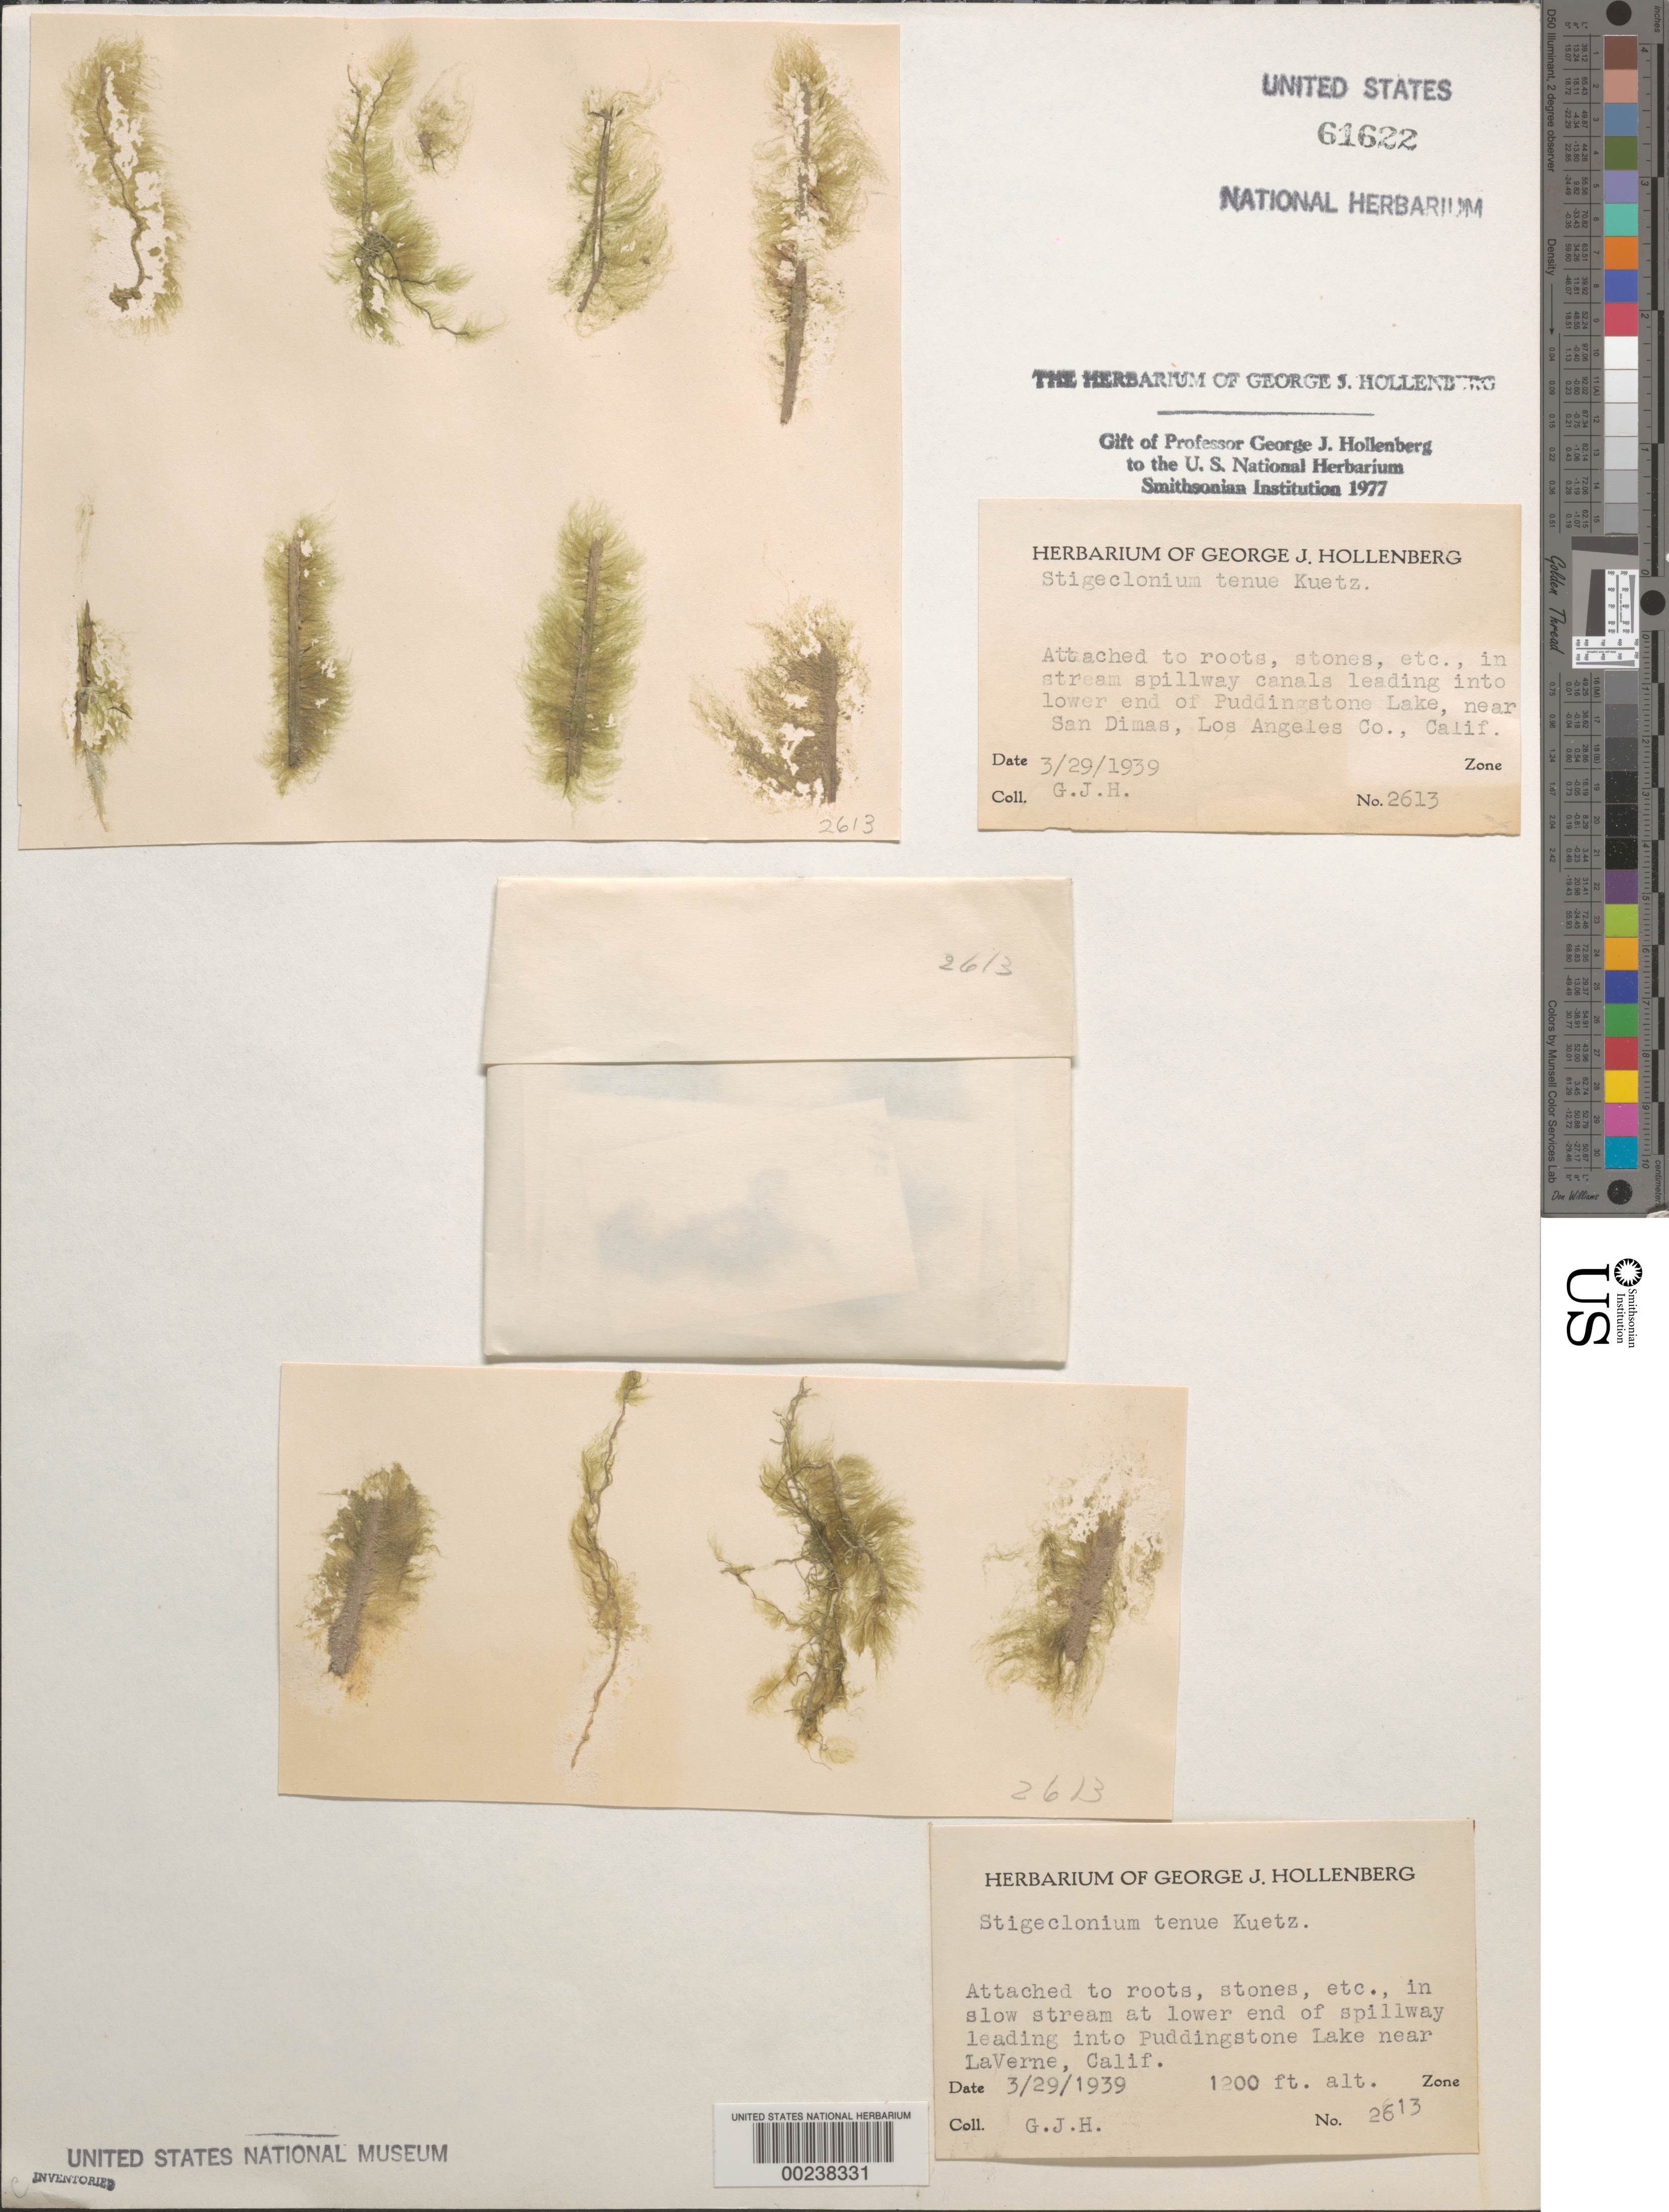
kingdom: Plantae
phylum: Chlorophyta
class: Chlorophyceae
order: Chaetophorales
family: Chaetophoraceae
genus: Stigeoclonium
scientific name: Stigeoclonium tenue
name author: (C. Agardh) Kütz.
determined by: Hollenberg, George J.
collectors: G. Hollenberg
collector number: GJH 2613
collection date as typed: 29 Mar 1939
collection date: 1939-03-29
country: United States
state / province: California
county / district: Los Angeles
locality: Puddingstone Lake, near La Verne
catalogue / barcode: US 61622